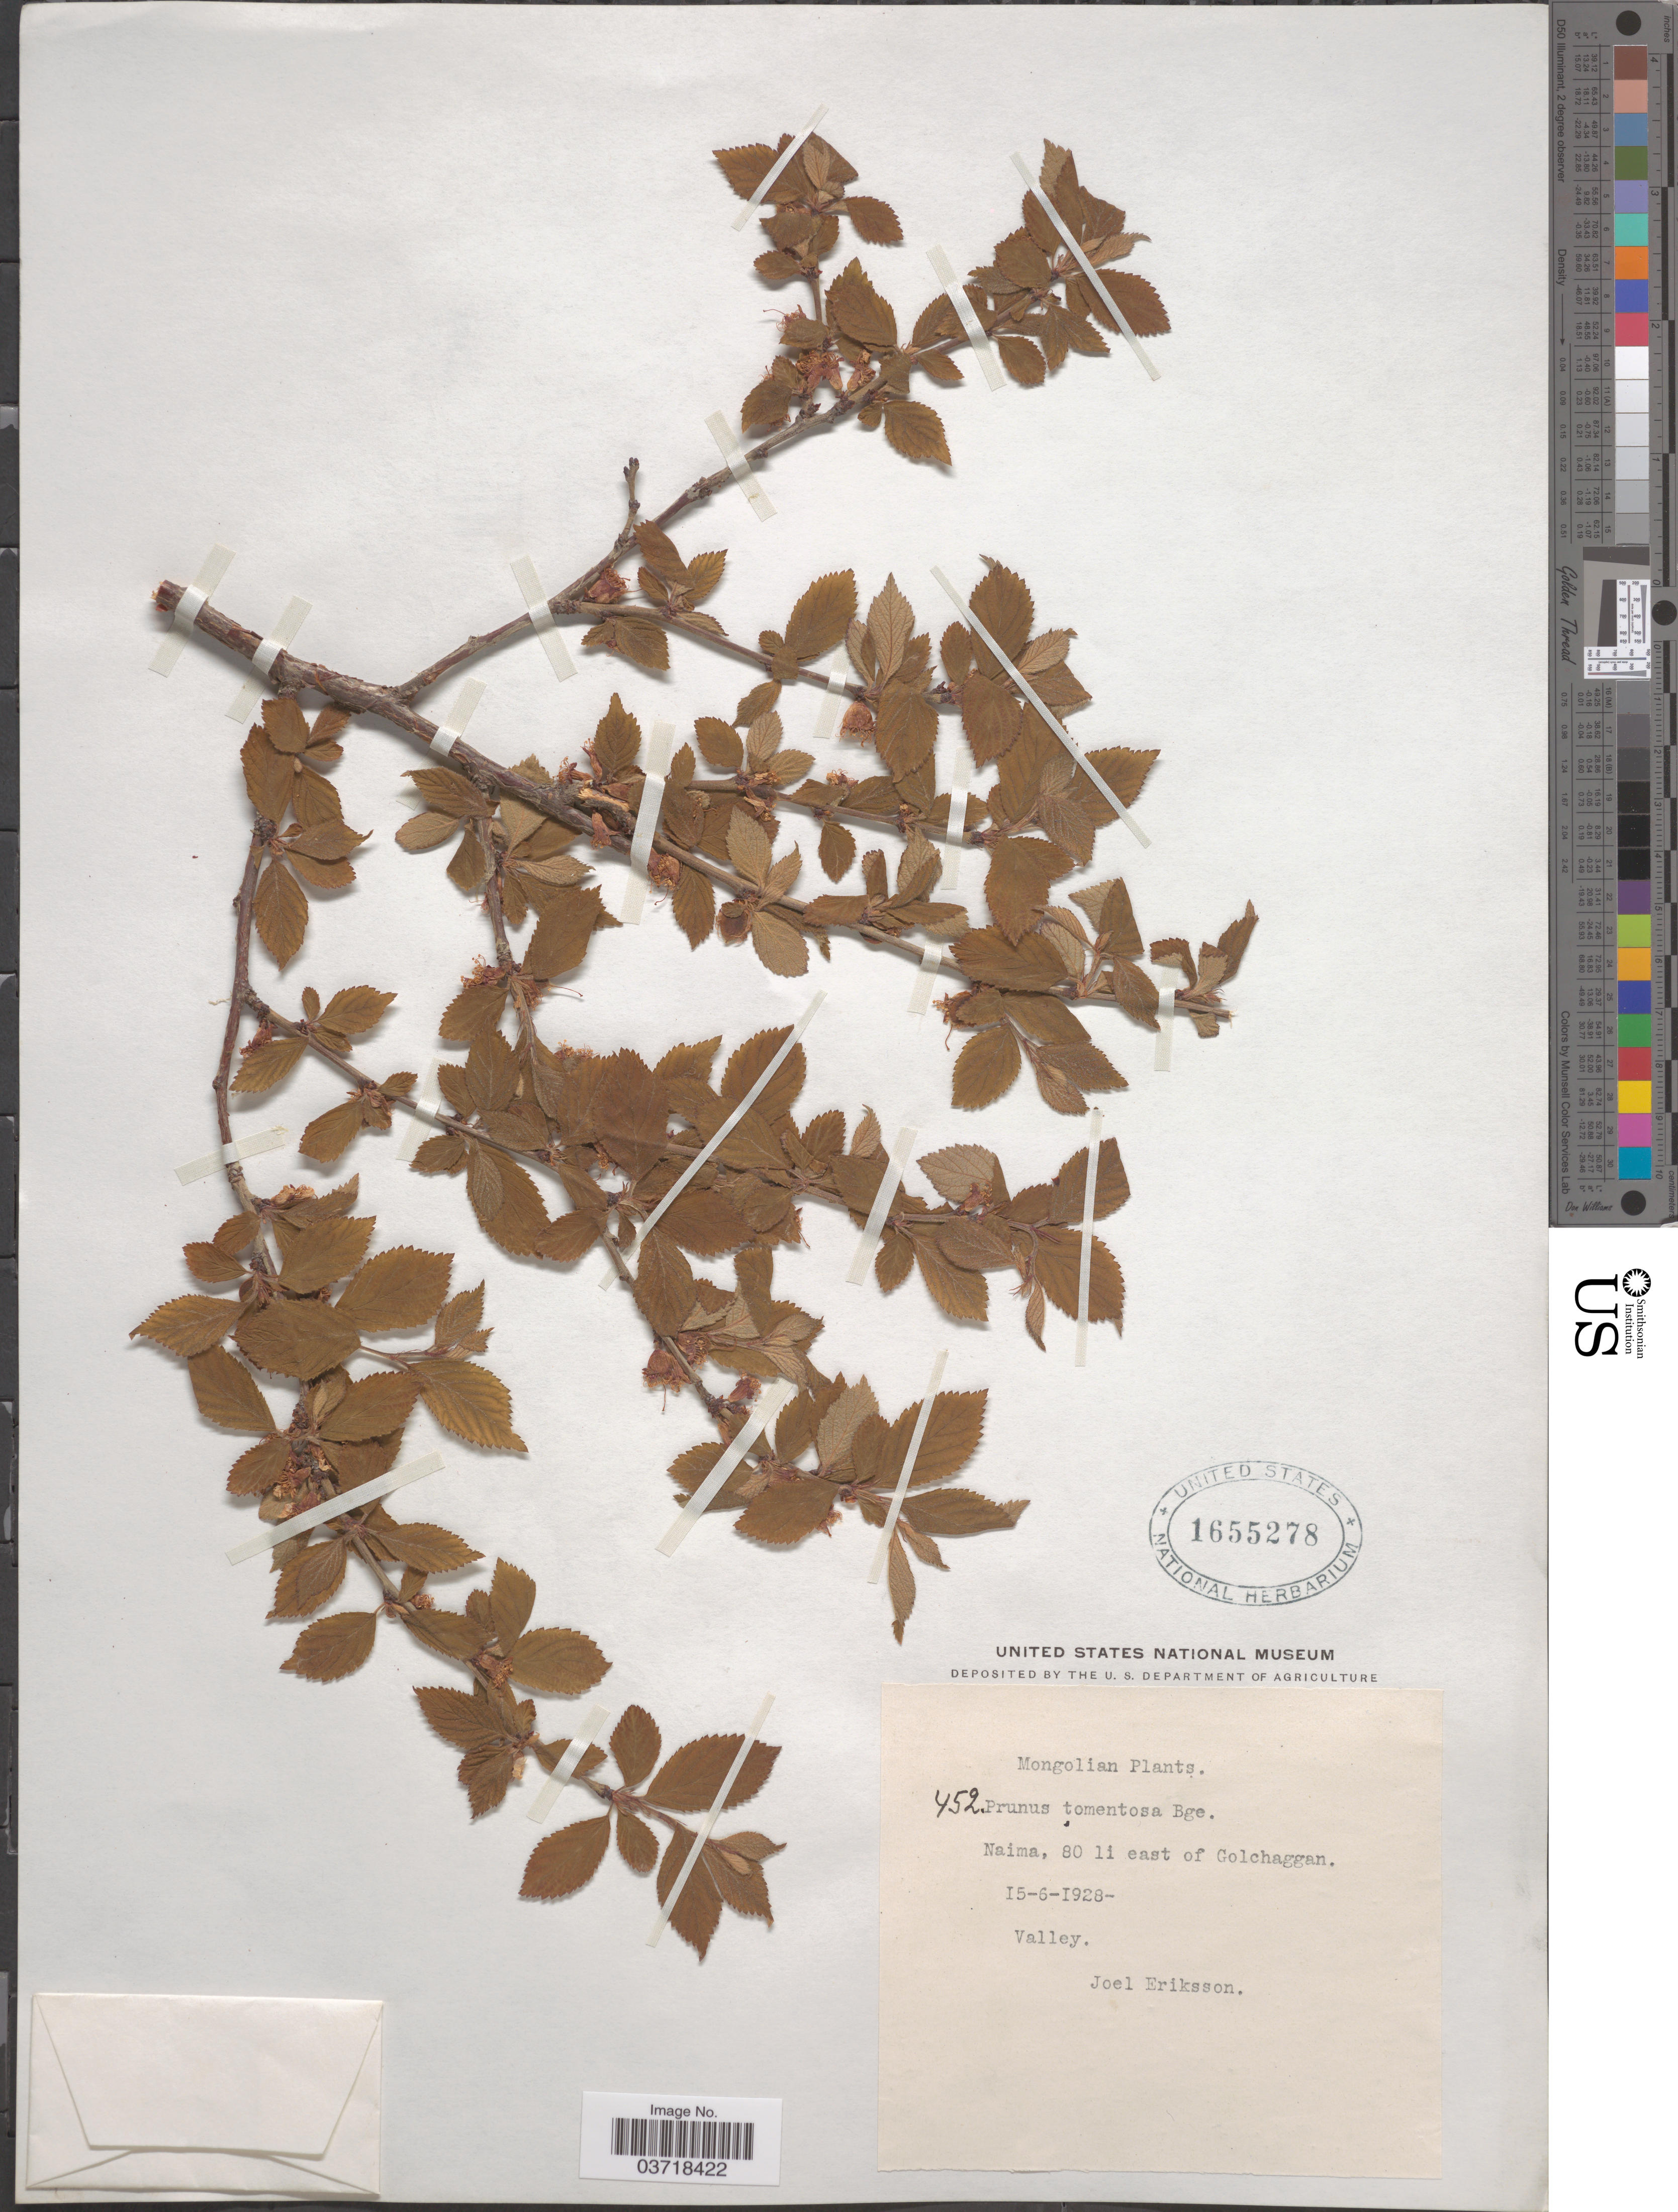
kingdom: Plantae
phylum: Tracheophyta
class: Magnoliopsida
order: Rosales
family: Rosaceae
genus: Prunus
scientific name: Prunus tomentosa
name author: Thunb.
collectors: J. Eriksson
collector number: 452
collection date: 1928-06-15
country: Mongolia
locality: Naima, 80 li east of Golchaggan. Valley.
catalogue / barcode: US 1655278